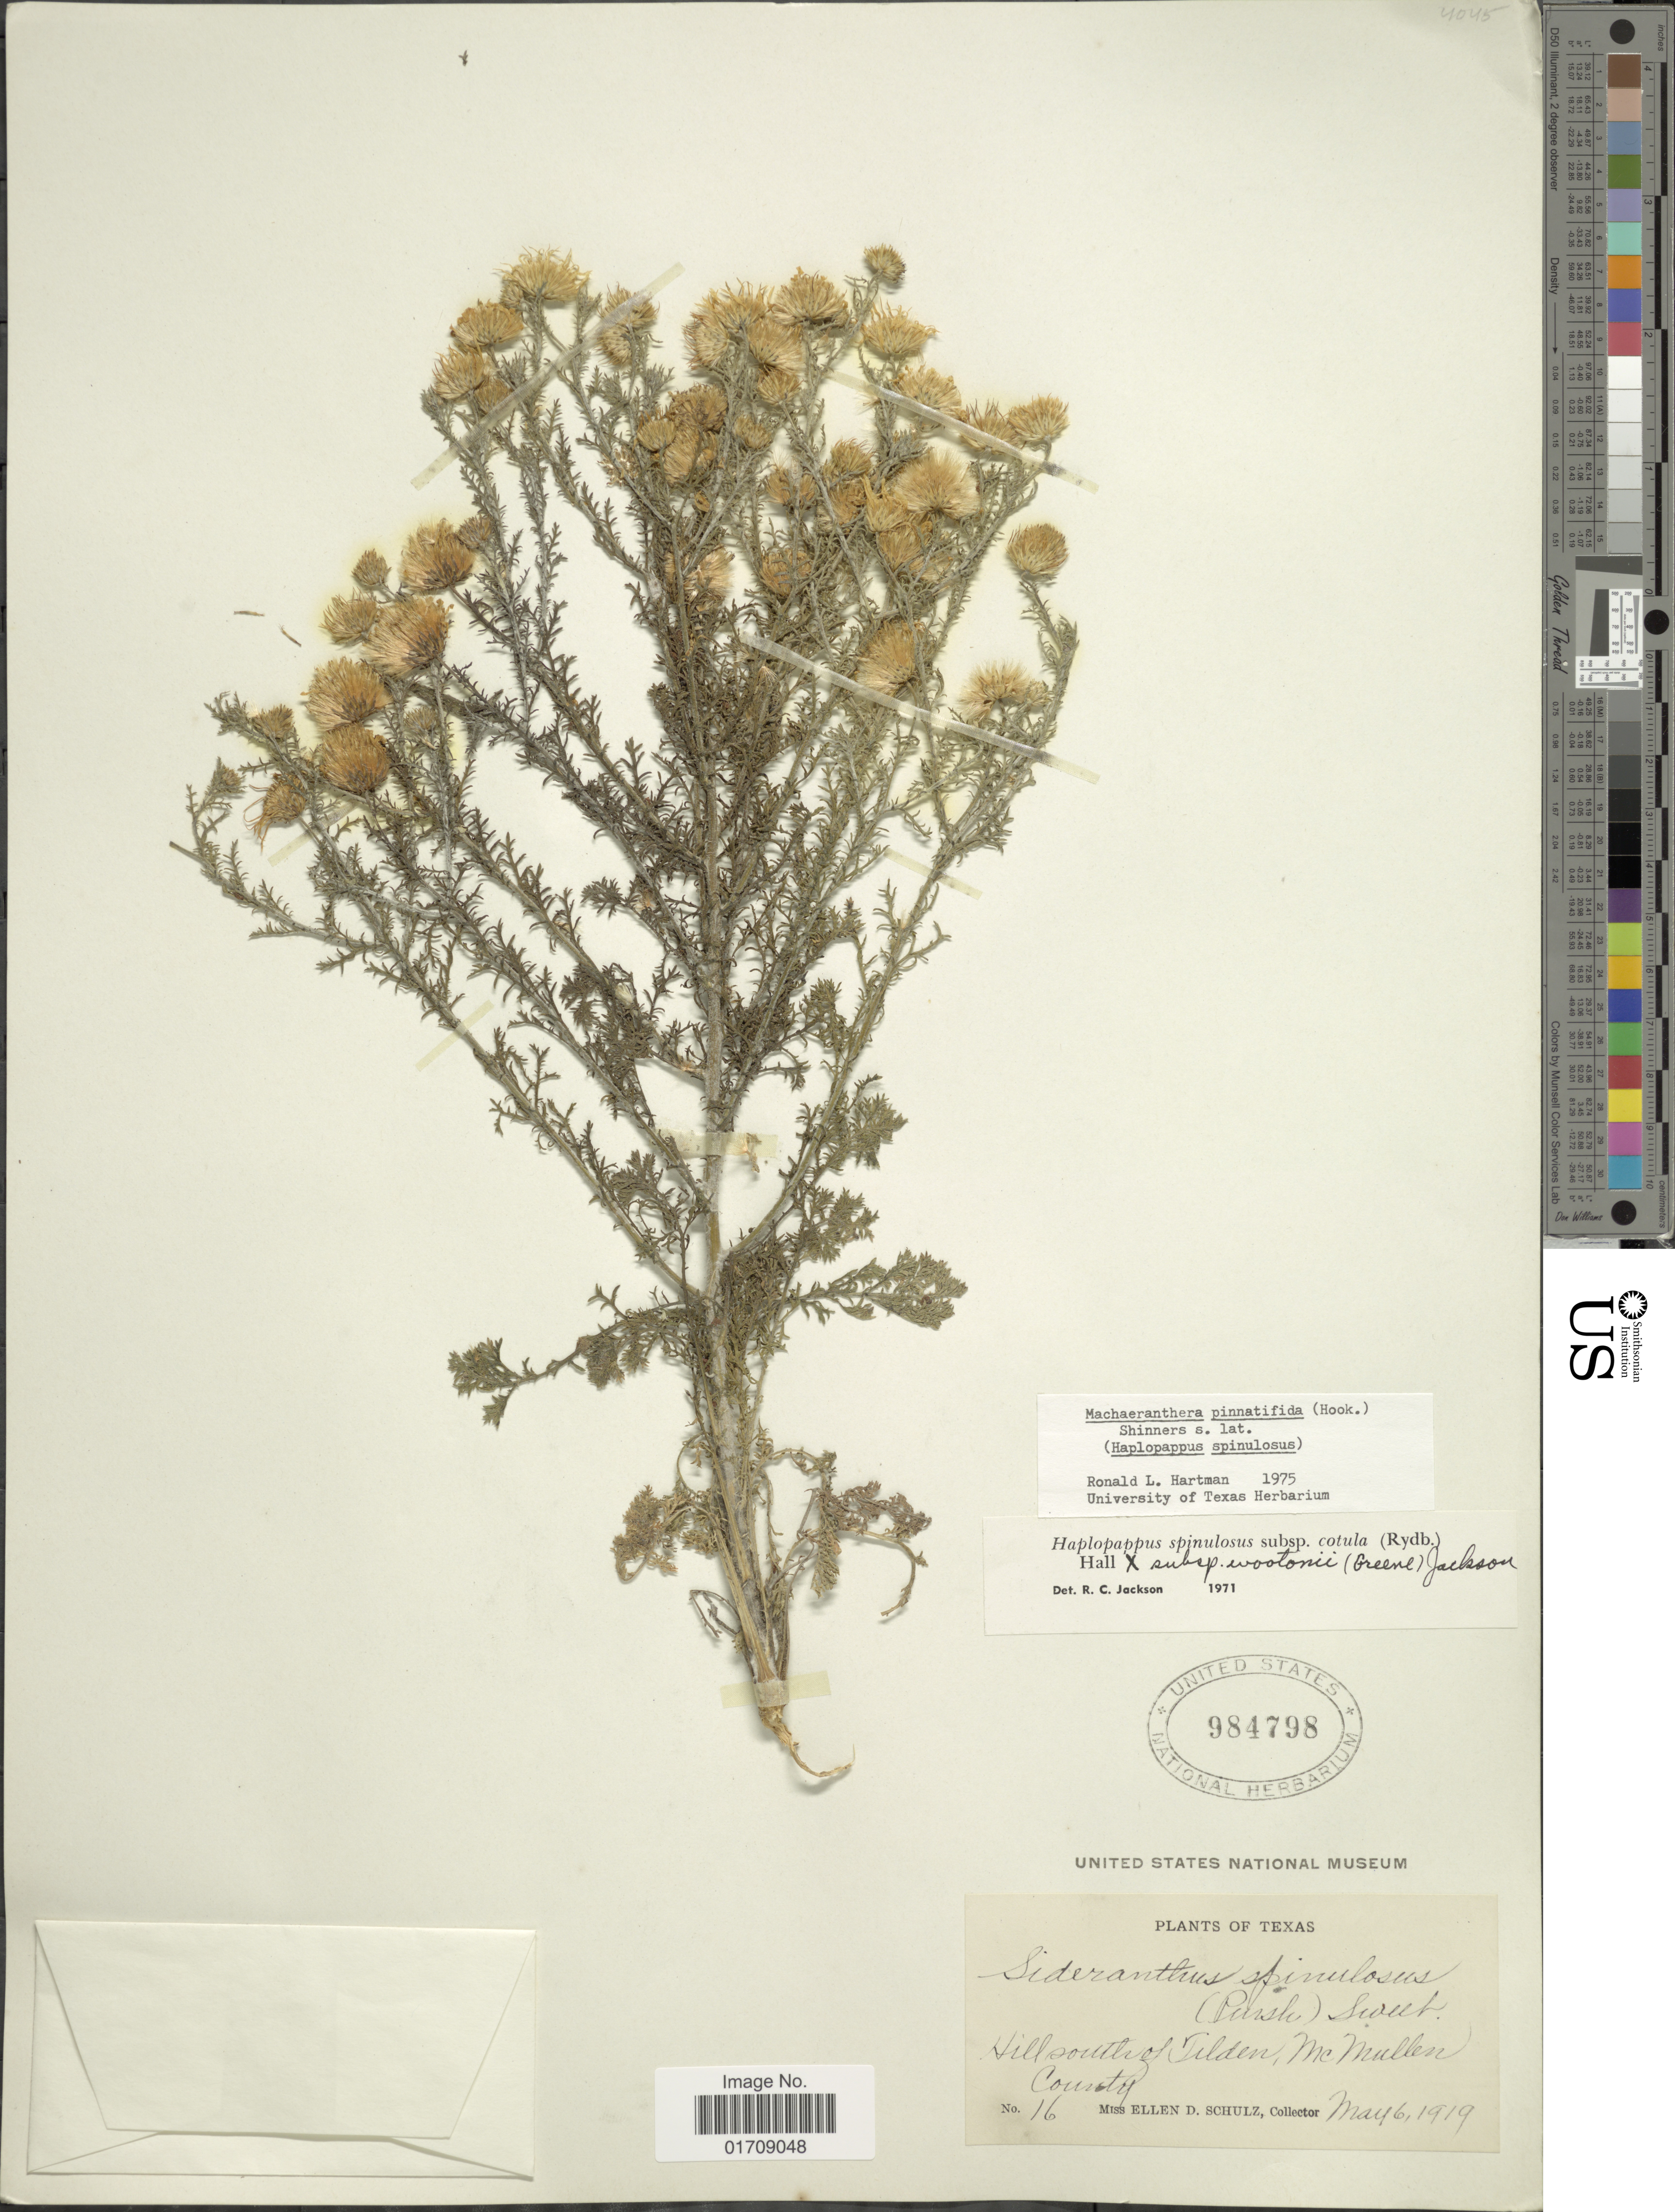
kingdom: Plantae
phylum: Tracheophyta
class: Magnoliopsida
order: Asterales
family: Asteraceae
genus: Machaeranthera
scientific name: Machaeranthera pinnatifida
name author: (Hook.) Shinners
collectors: E. D. Schulz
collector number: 16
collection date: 1919-05-06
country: United States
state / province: Texas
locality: Hill south of Tilden, McMullen County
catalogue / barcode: US 984798